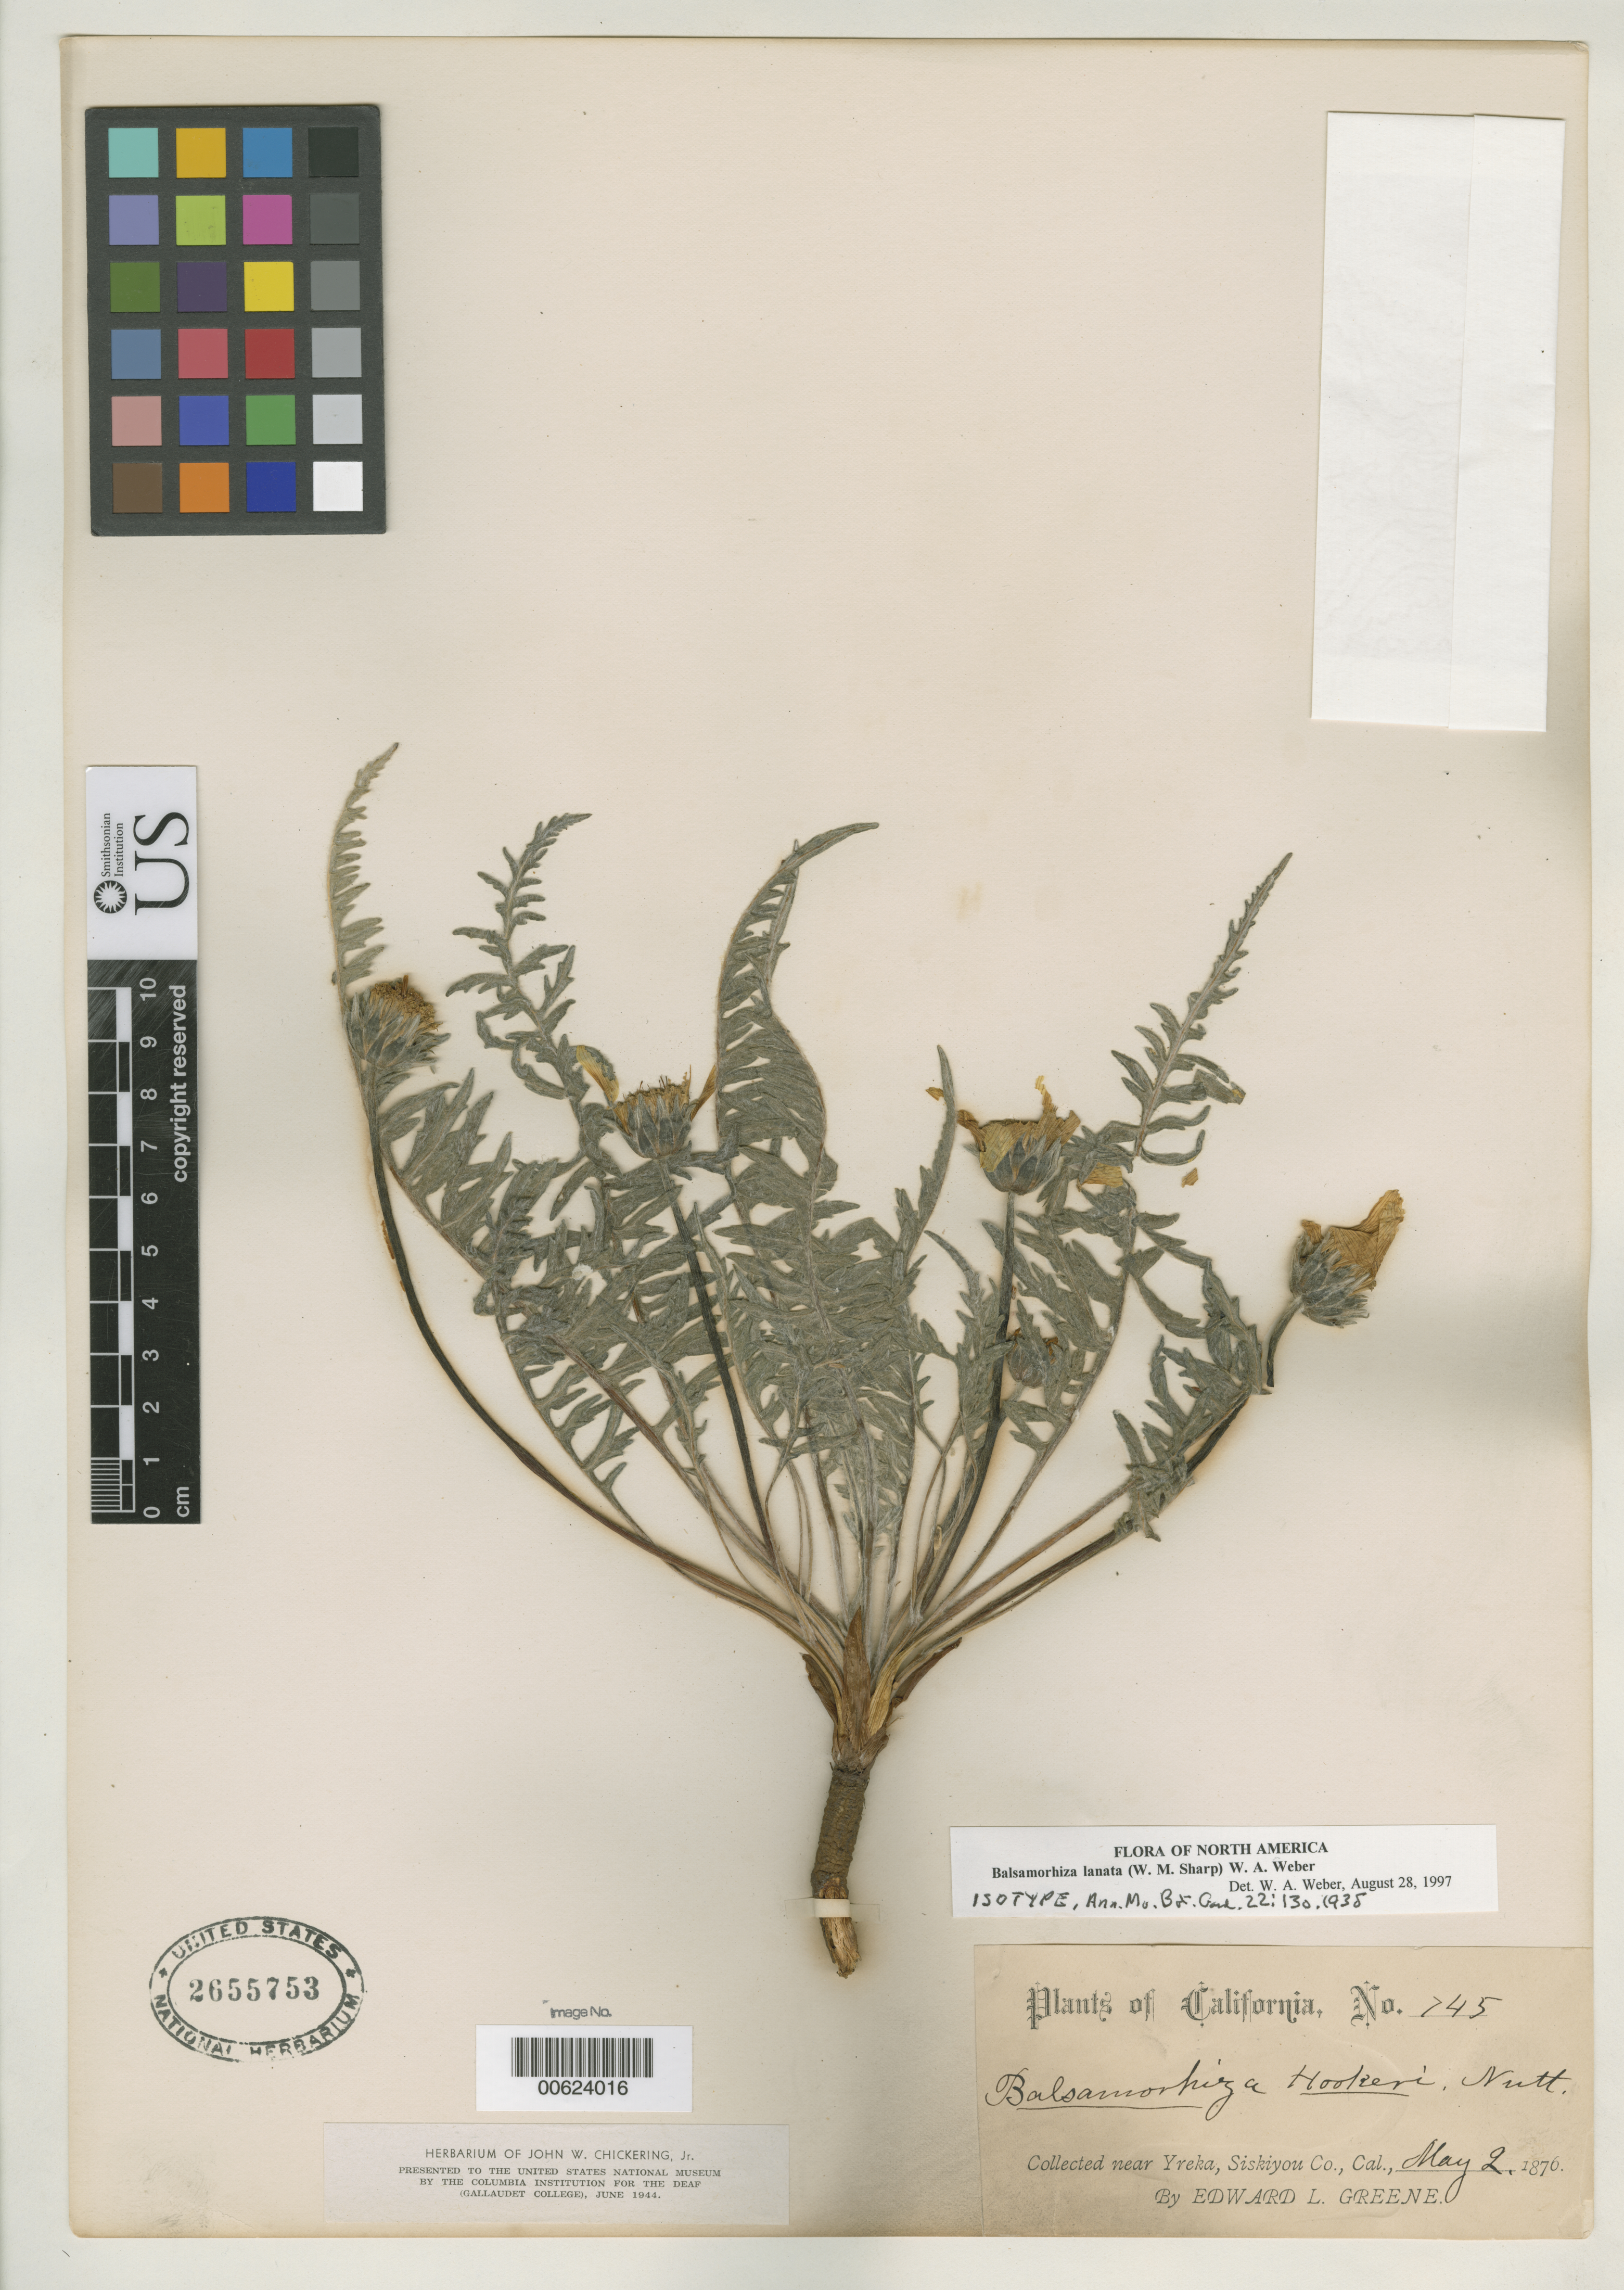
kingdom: Plantae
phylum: Tracheophyta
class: Magnoliopsida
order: Asterales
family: Asteraceae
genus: Balsamorhiza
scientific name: Balsamorhiza hookeri var. lanata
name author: W.M. Sharp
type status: Isotype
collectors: E. L. Greene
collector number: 745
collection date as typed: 02 May 1876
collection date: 1876-05-02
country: United States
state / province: California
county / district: Siskiyou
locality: Near Yreka.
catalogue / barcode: US 2655753